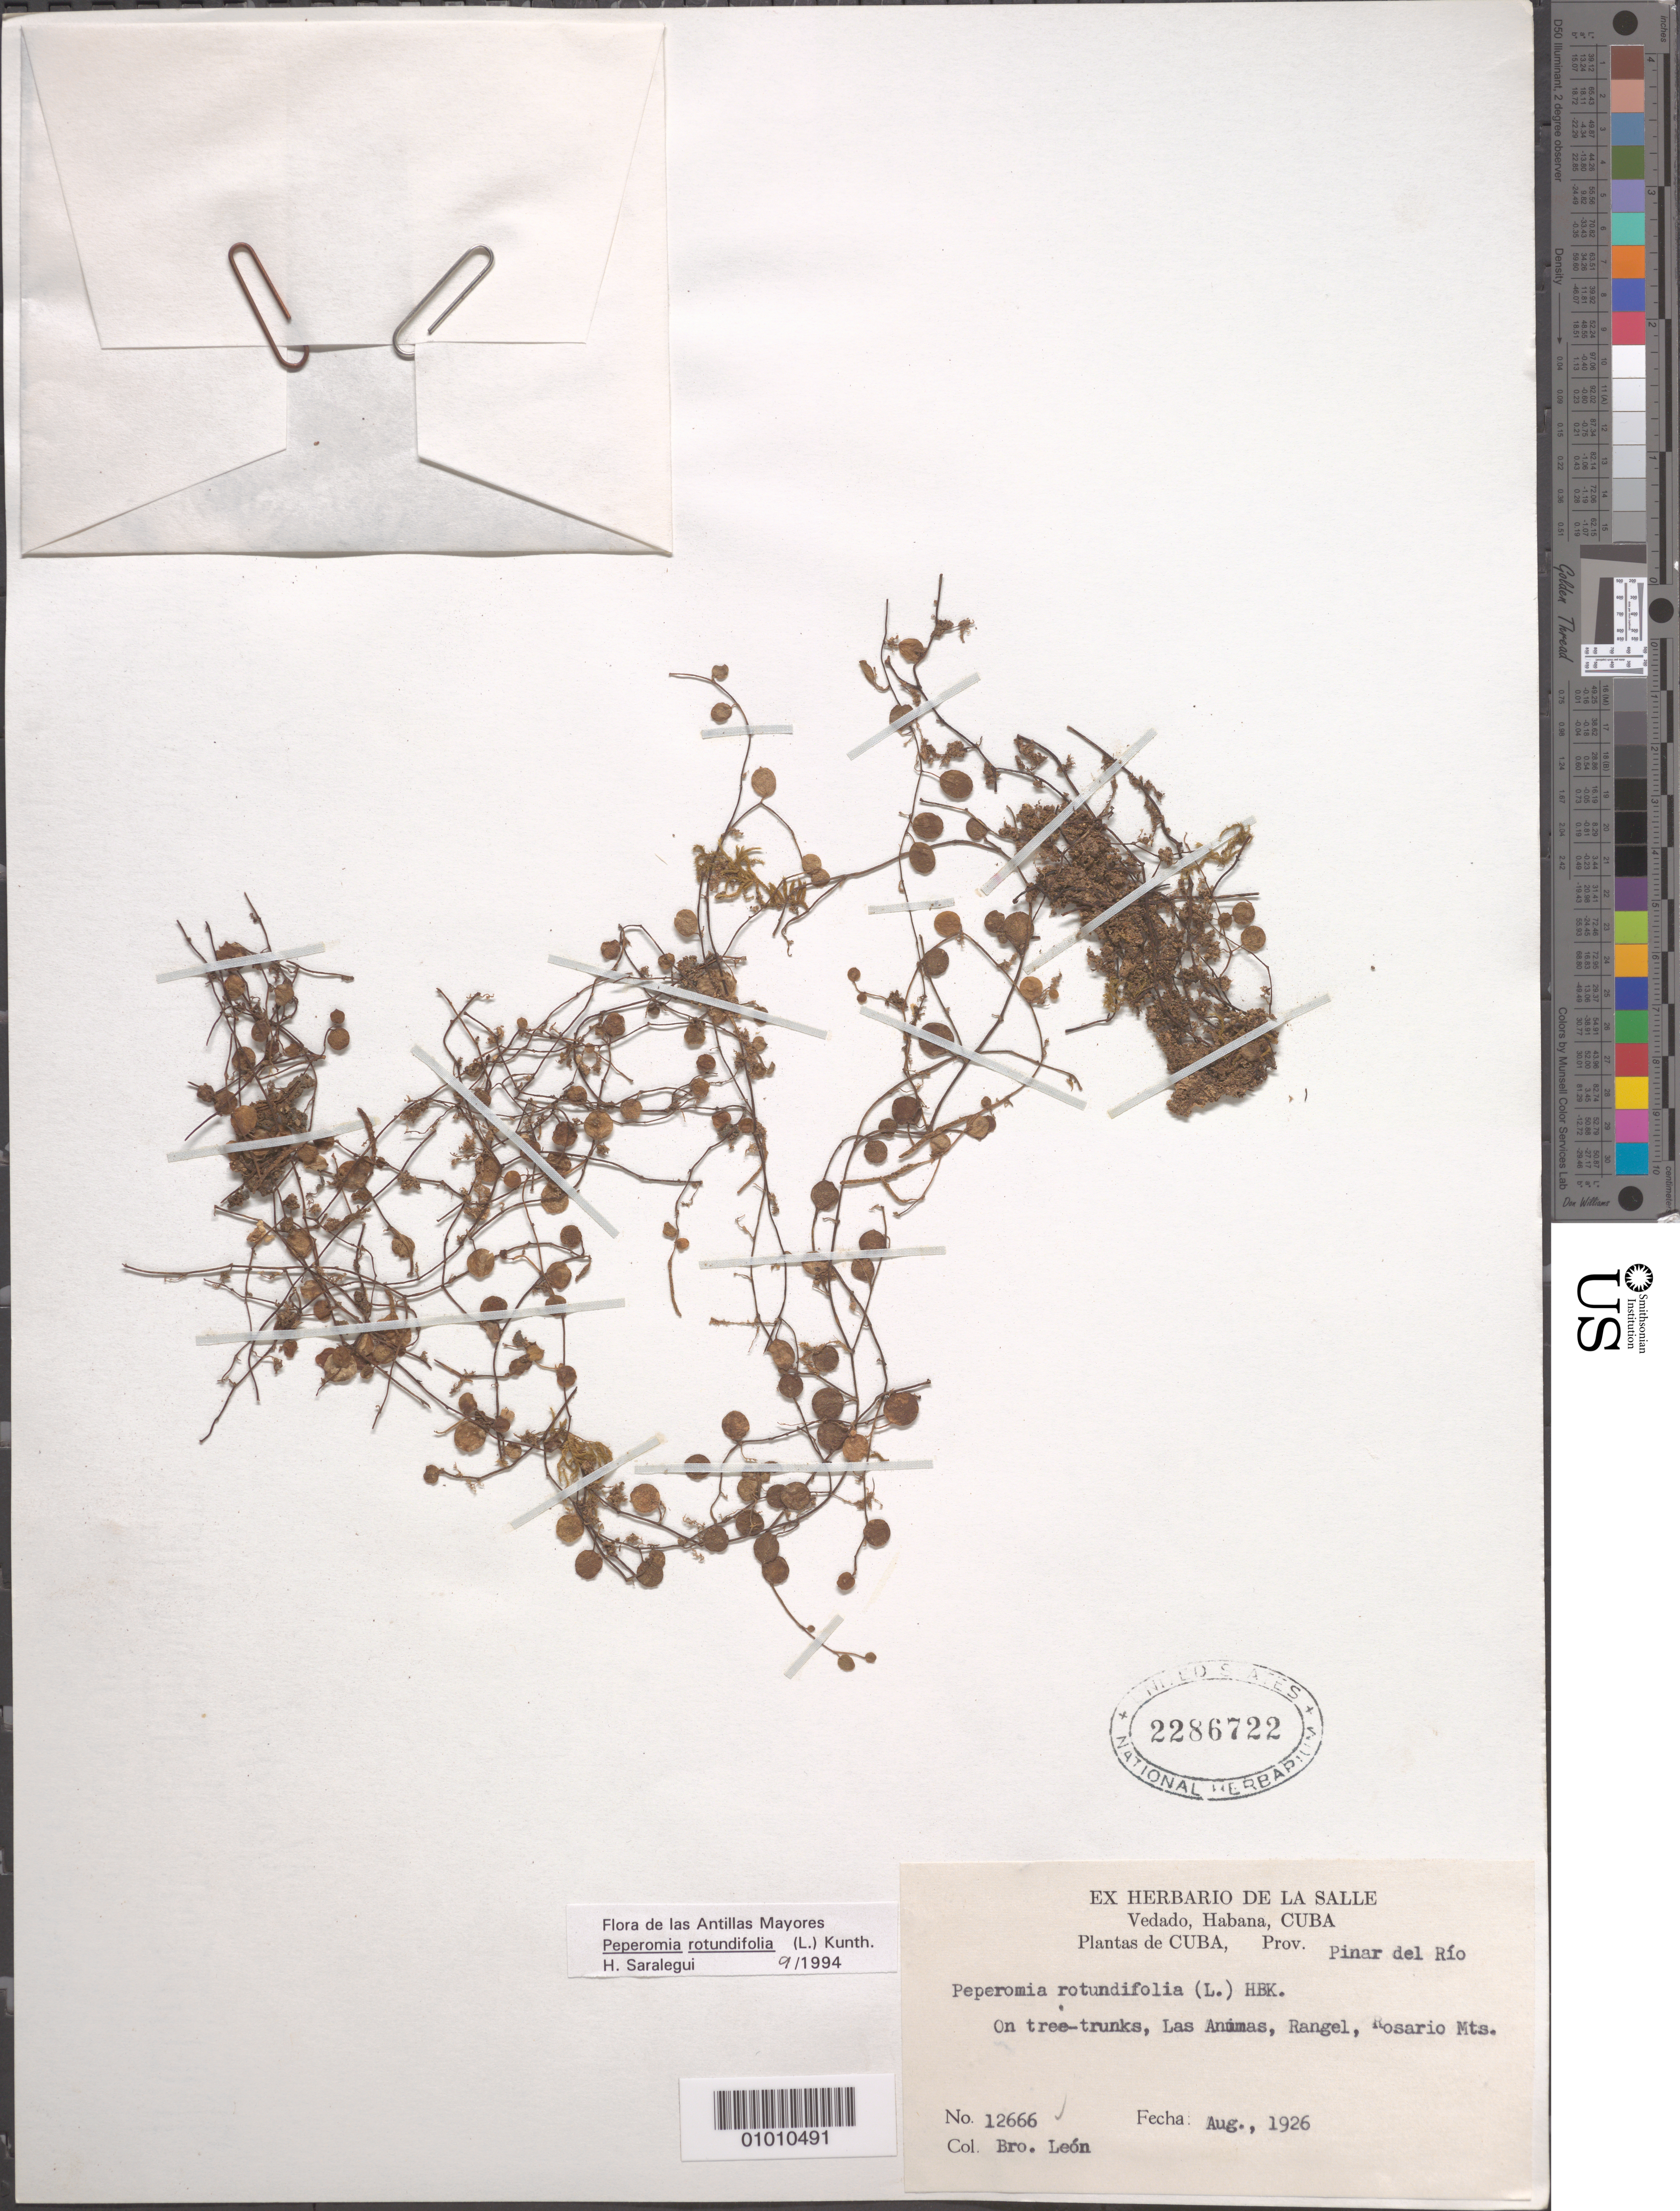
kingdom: Plantae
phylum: Tracheophyta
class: Magnoliopsida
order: Piperales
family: Piperaceae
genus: Peperomia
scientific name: Peperomia rotundifolia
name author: (L.) Kunth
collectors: Bro. León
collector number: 12666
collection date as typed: Aug 1926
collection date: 1926-08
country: Cuba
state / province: Pinar del Rio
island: Cuba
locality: On tree trunks,Las Animas, Rangel, Rosario Mts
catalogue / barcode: US 2286722